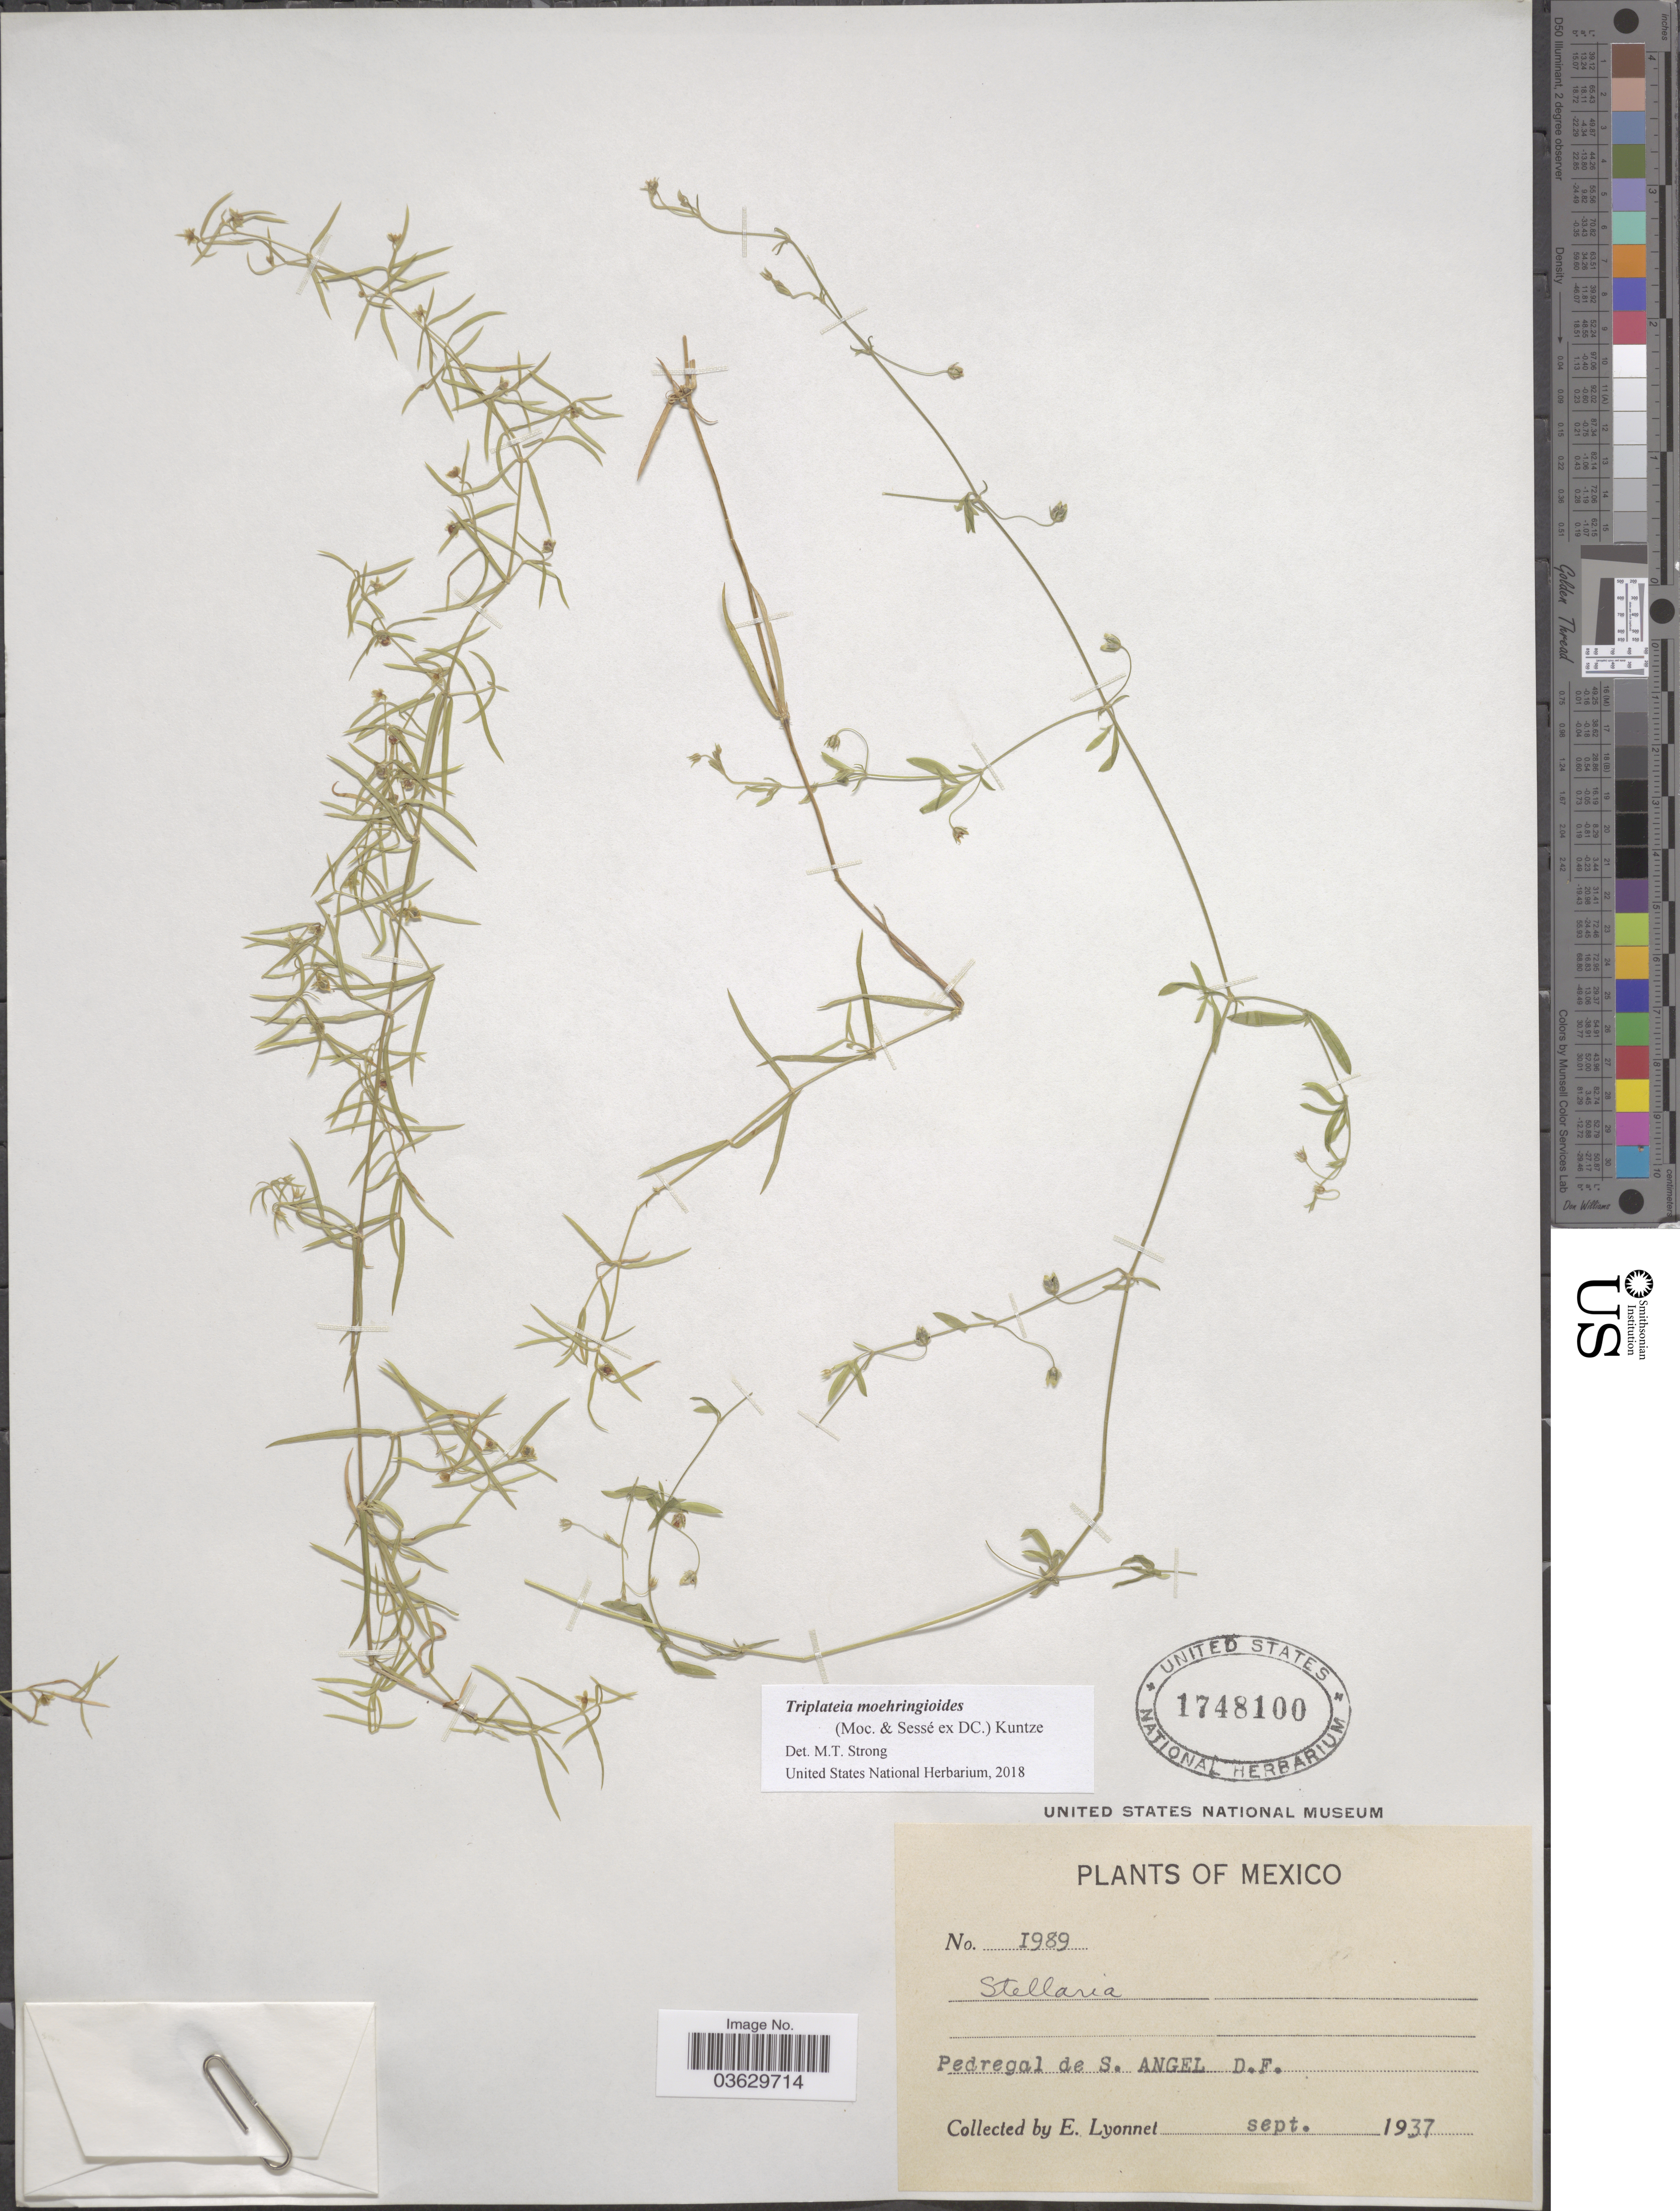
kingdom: Plantae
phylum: Tracheophyta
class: Magnoliopsida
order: Caryophyllales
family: Caryophyllaceae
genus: Triplateia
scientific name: Triplateia moehringiodes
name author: (DC.) Kuntze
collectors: E. Lyonnet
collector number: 1989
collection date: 1937-09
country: Mexico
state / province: Distrito Federal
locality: Pedregal de S. Angel.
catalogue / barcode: US 1748100